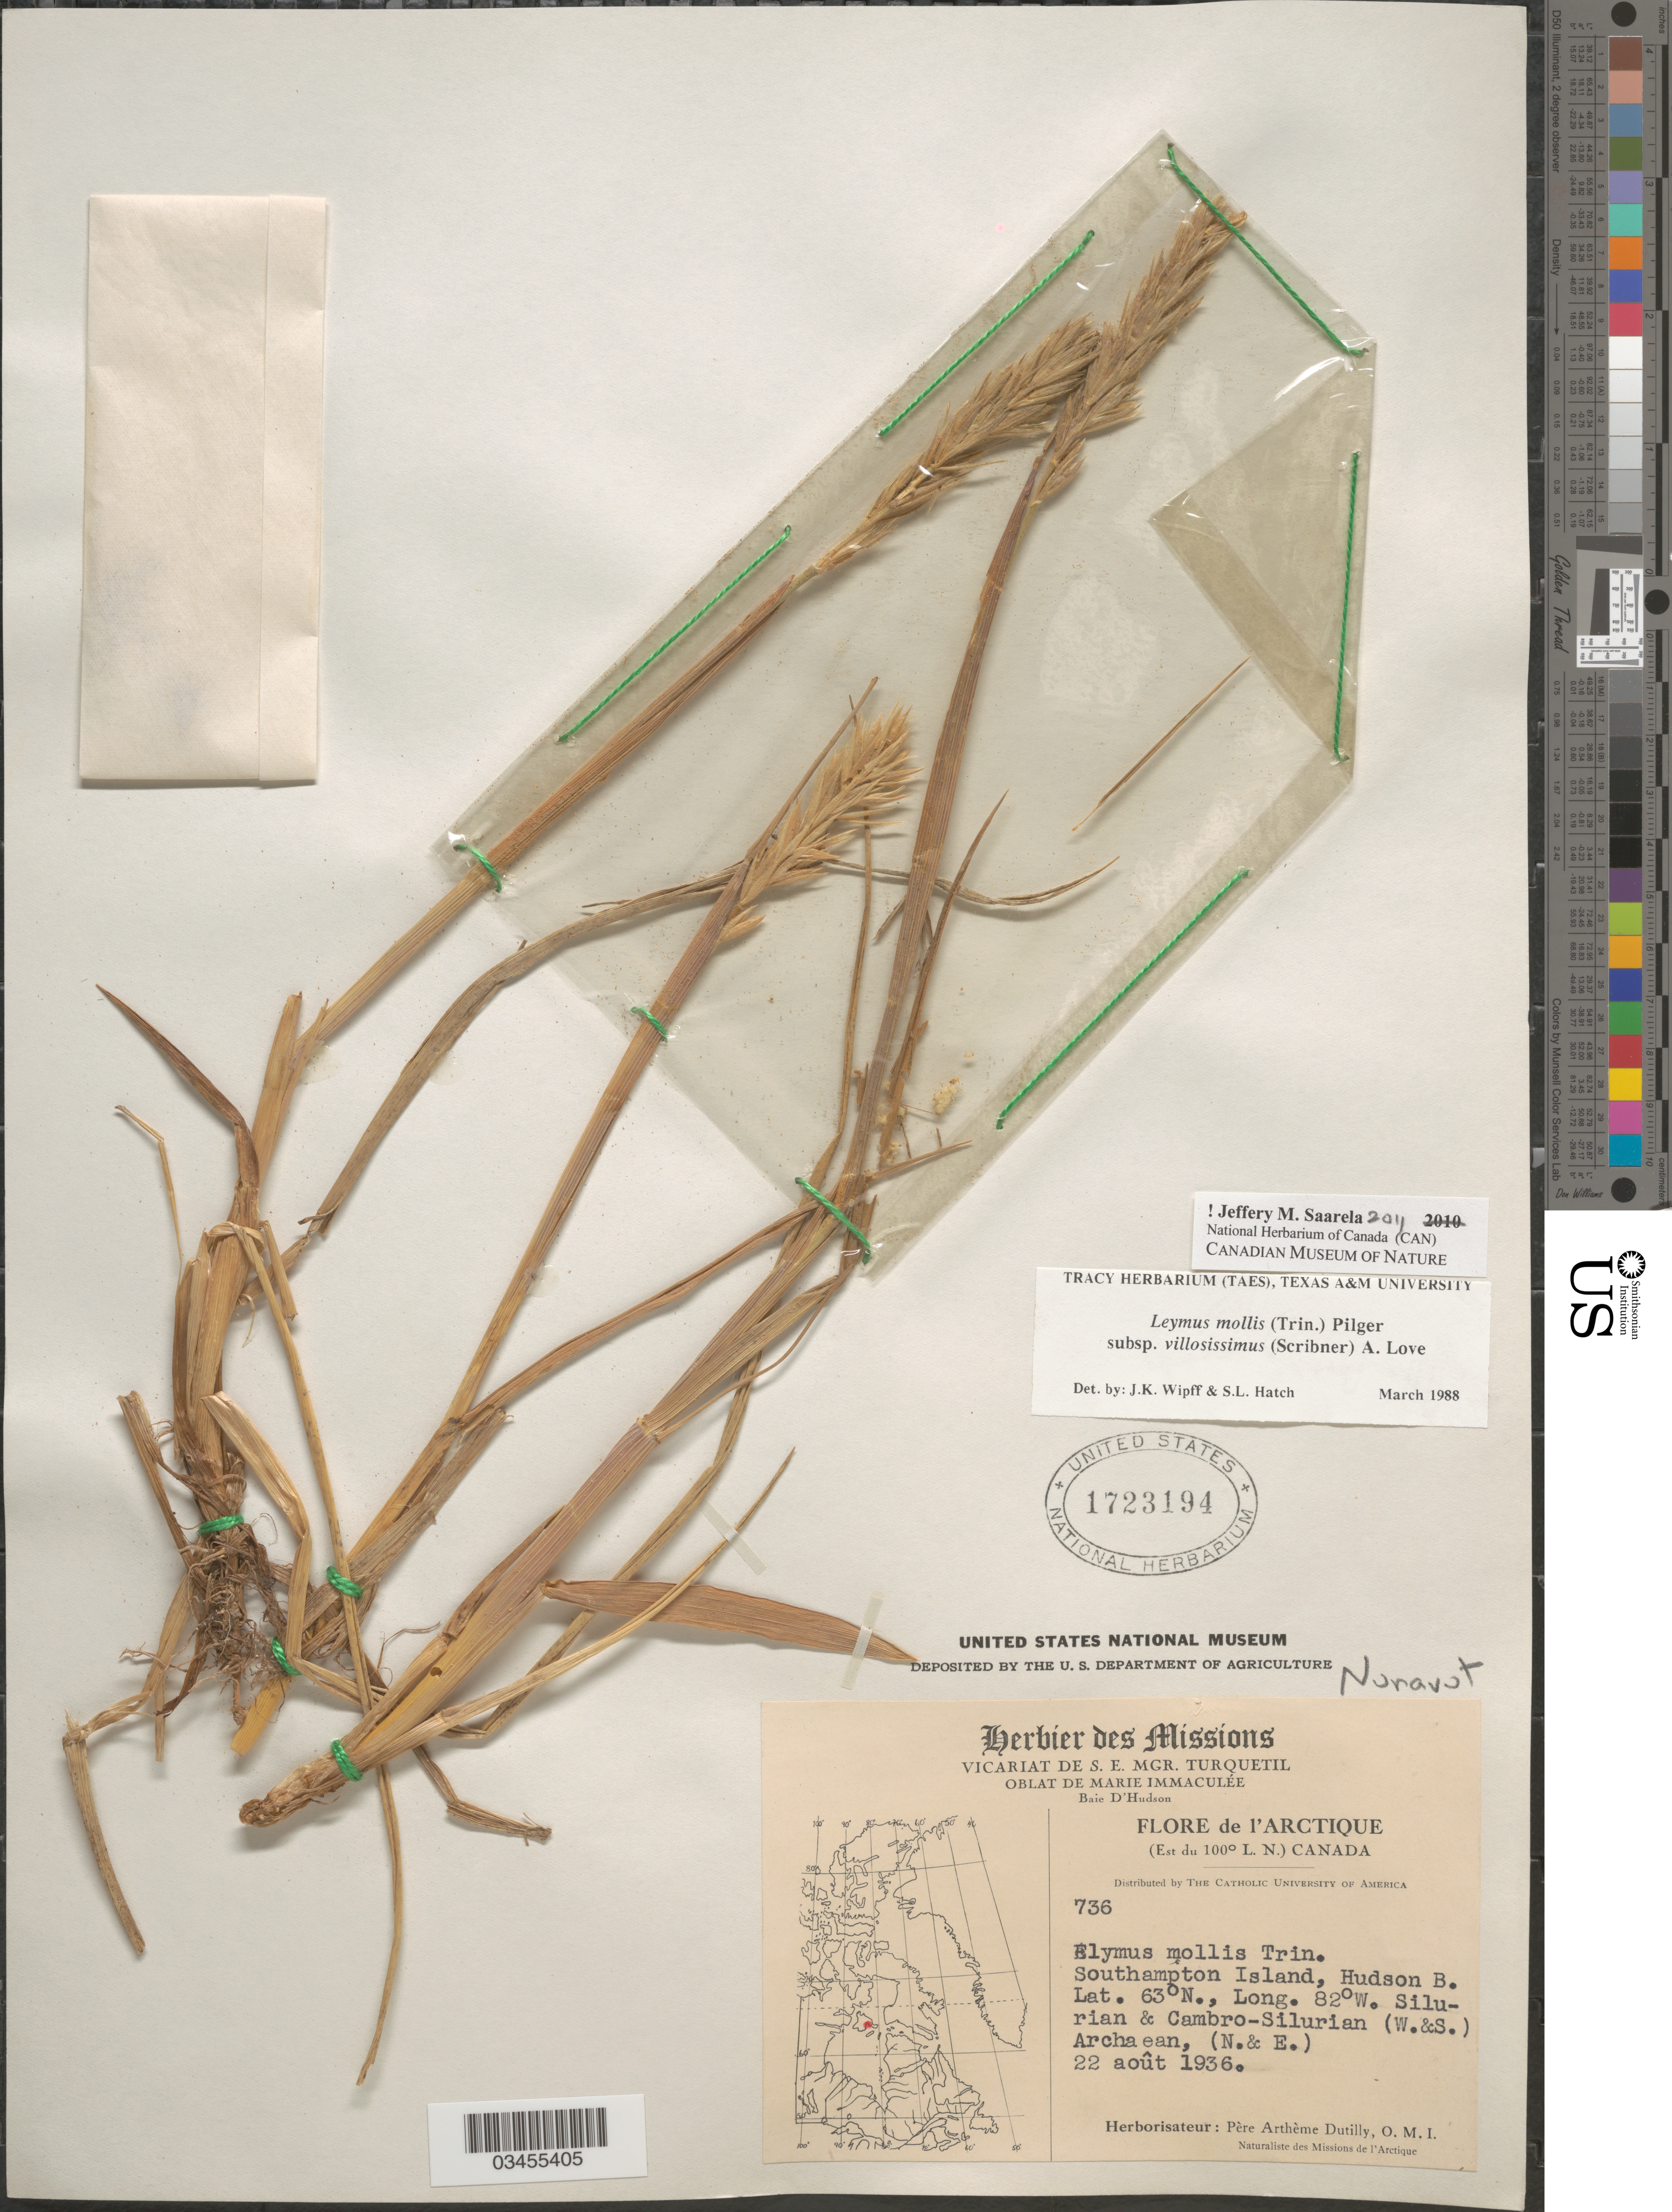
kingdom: Plantae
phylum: Tracheophyta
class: Liliopsida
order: Poales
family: Poaceae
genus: Leymus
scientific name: Leymus mollis subsp. villosissimus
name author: (Scribn.) Á. Löve & D. Löve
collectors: P. Dutilly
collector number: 736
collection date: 1936-08-22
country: Canada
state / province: Nunavut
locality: L'Arctique (Est du 100º L. N.). Southampton Island, Hudson B. Missions de l'Arctique.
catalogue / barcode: US 1723194